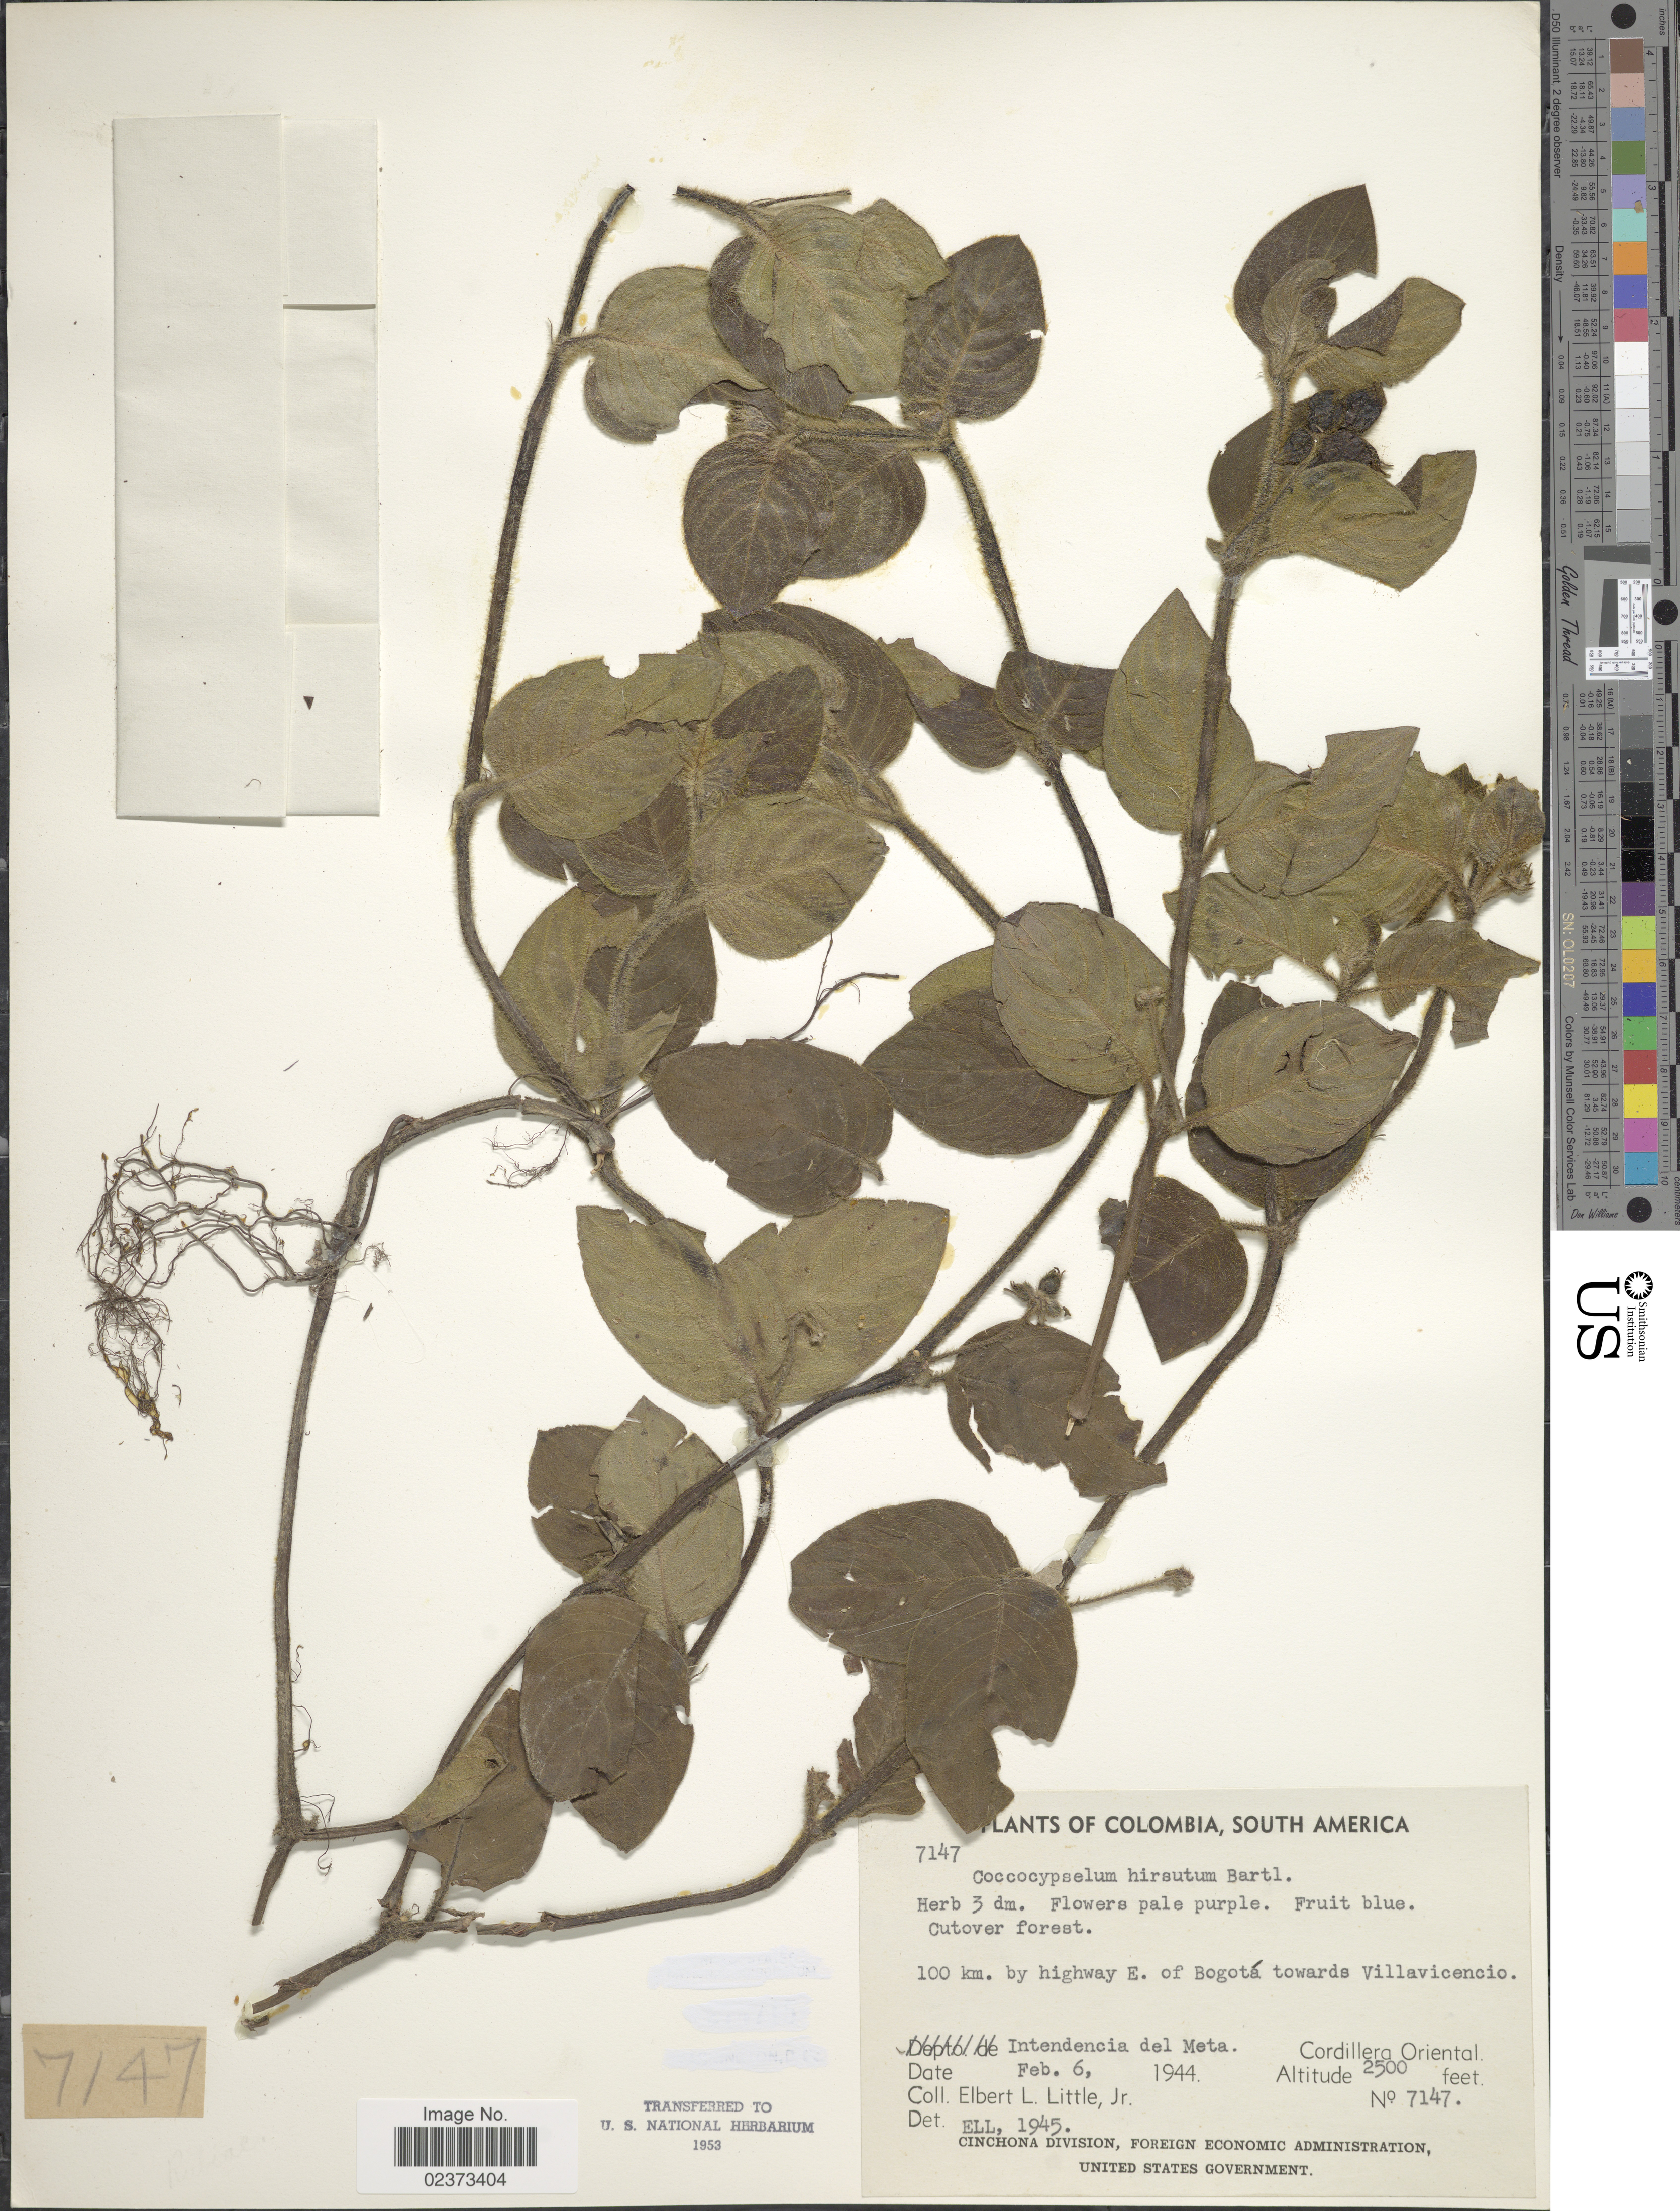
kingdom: Plantae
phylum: Tracheophyta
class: Magnoliopsida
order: Gentianales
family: Rubiaceae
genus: Coccocypselum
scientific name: Coccocypselum hirsutum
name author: Bartl. ex DC.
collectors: E. L. Little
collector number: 7147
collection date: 1944-02-06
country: Colombia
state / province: Meta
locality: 100 km. by highway E. of Bogota towards Villavicencio, Intendencia del Meta, Cordillera Oriental, Itendencia del Meta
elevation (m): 762